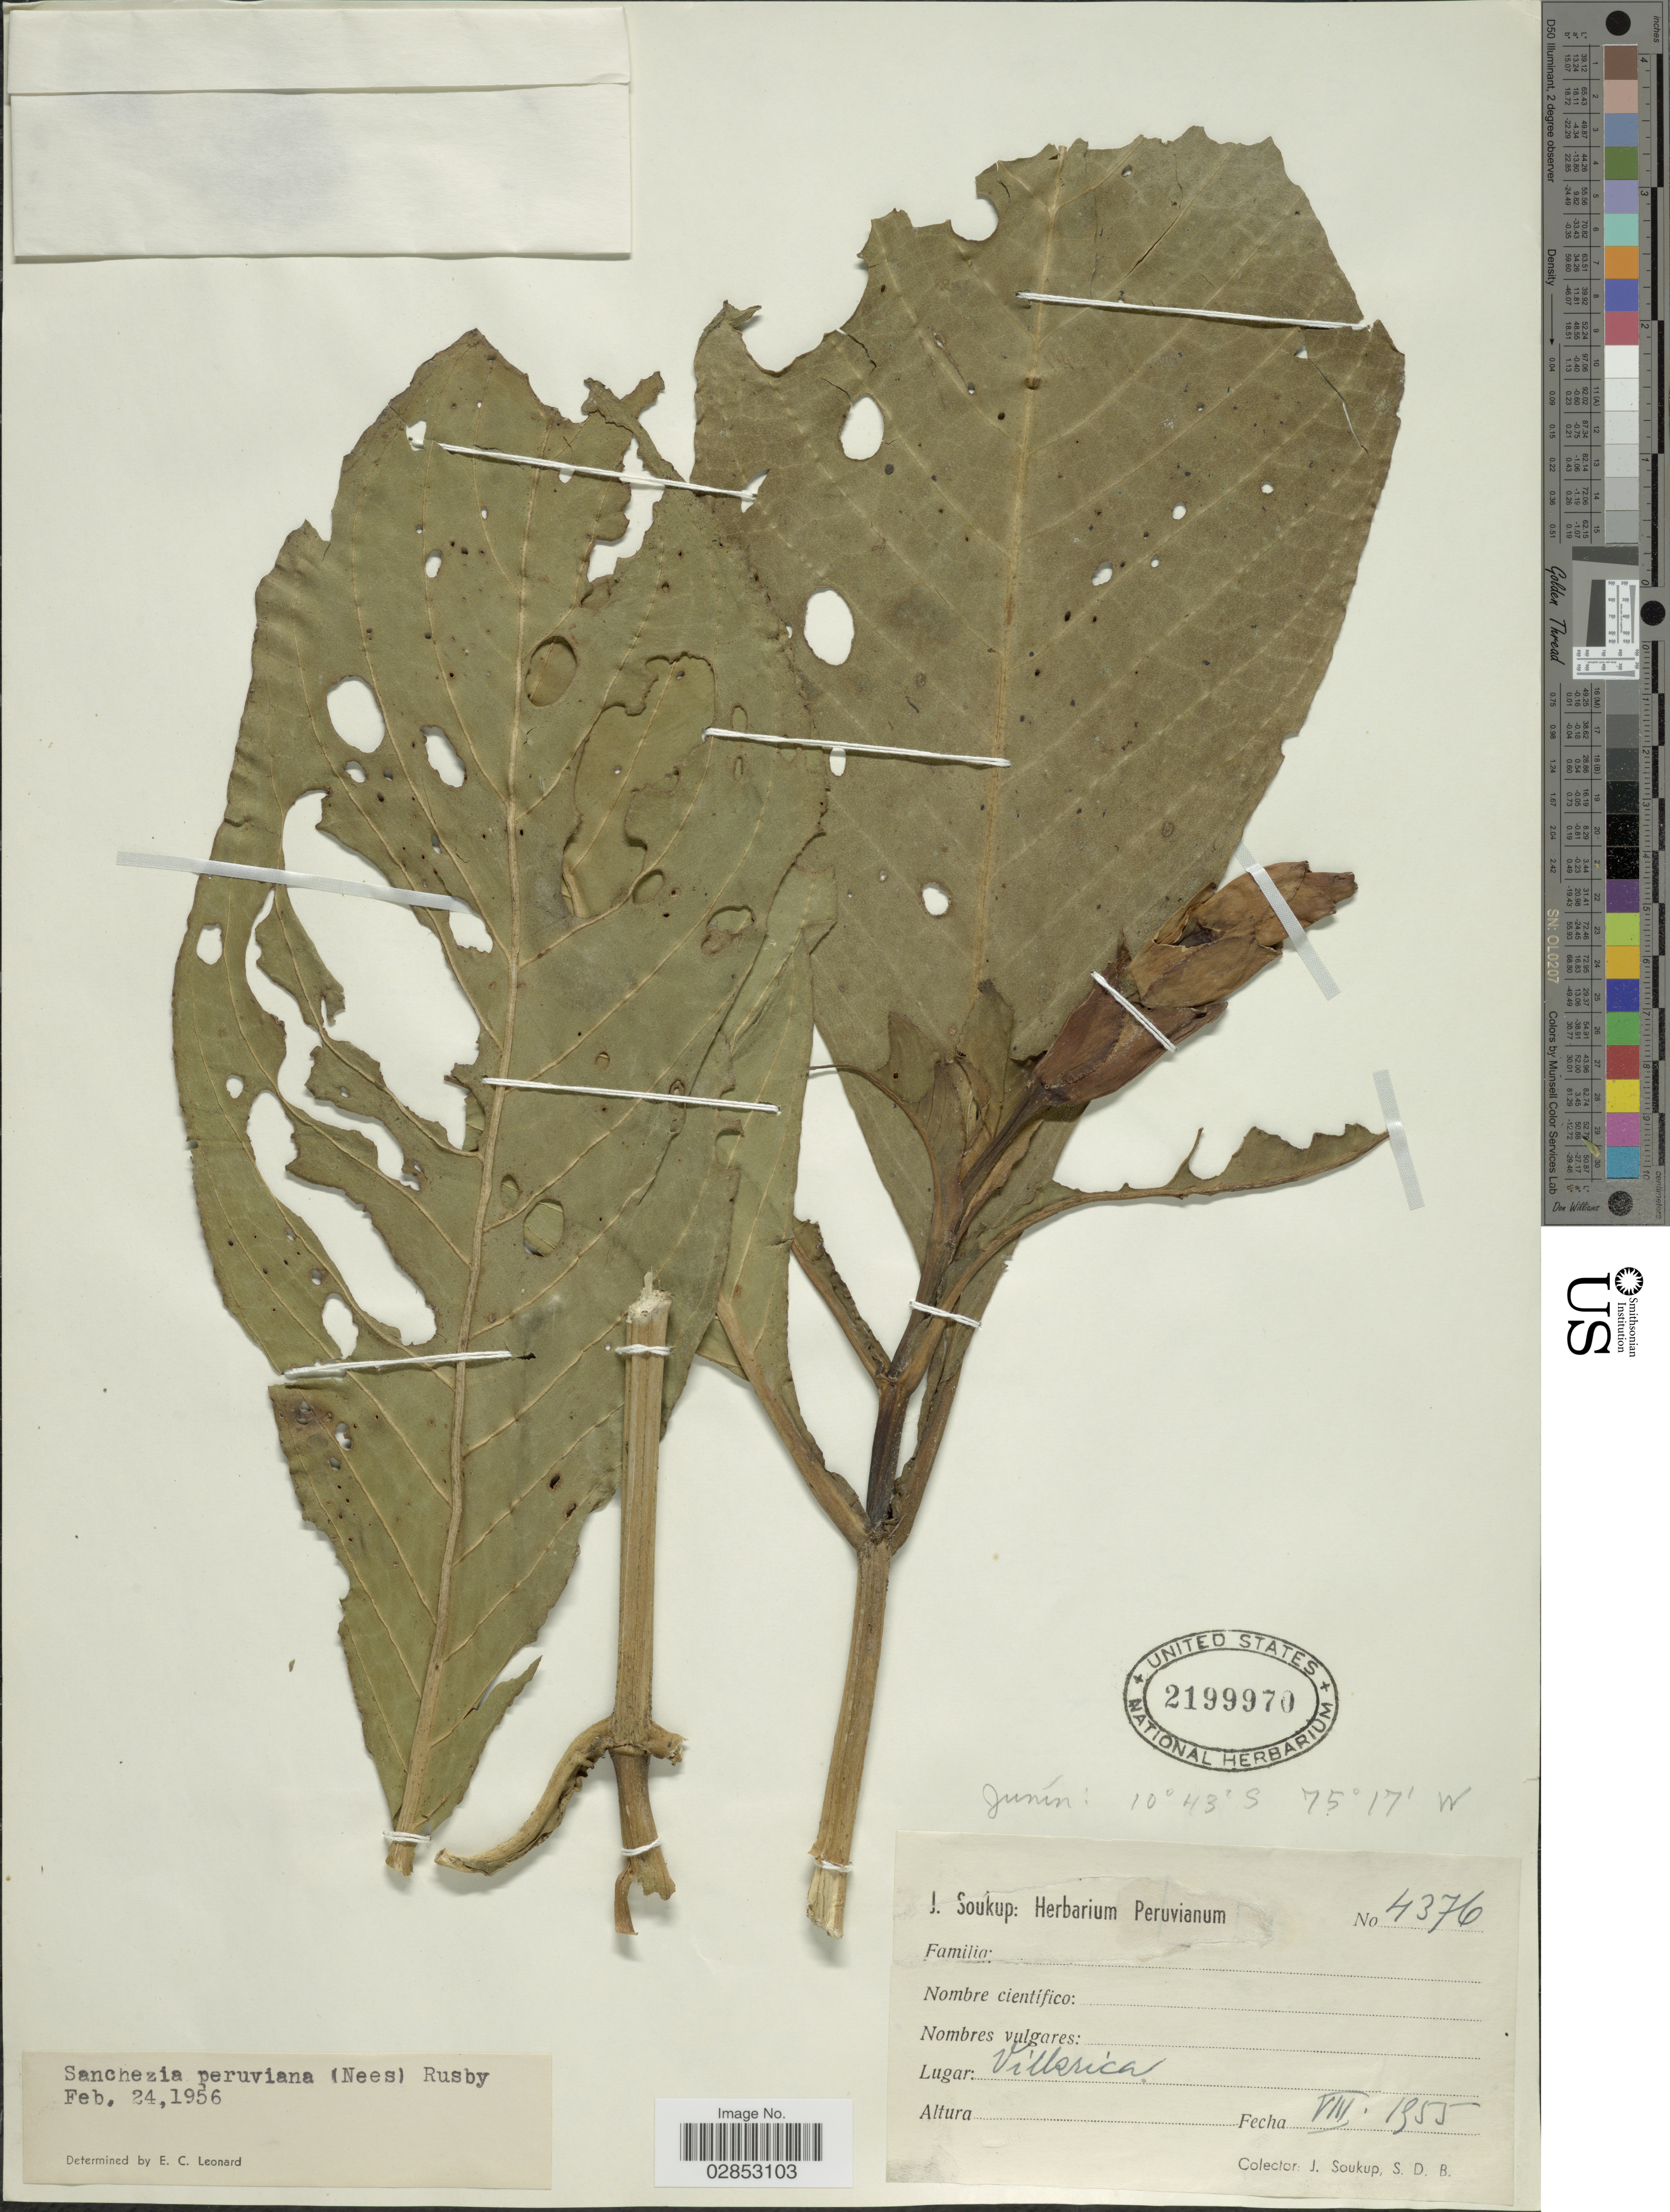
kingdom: Plantae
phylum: Tracheophyta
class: Magnoliopsida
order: Lamiales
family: Acanthaceae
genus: Sanchezia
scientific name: Sanchezia oblonga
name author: Ruiz & Pav.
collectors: J. Soukup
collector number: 4376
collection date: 1955-08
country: Peru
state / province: Junín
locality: Villarica.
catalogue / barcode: US 2199970